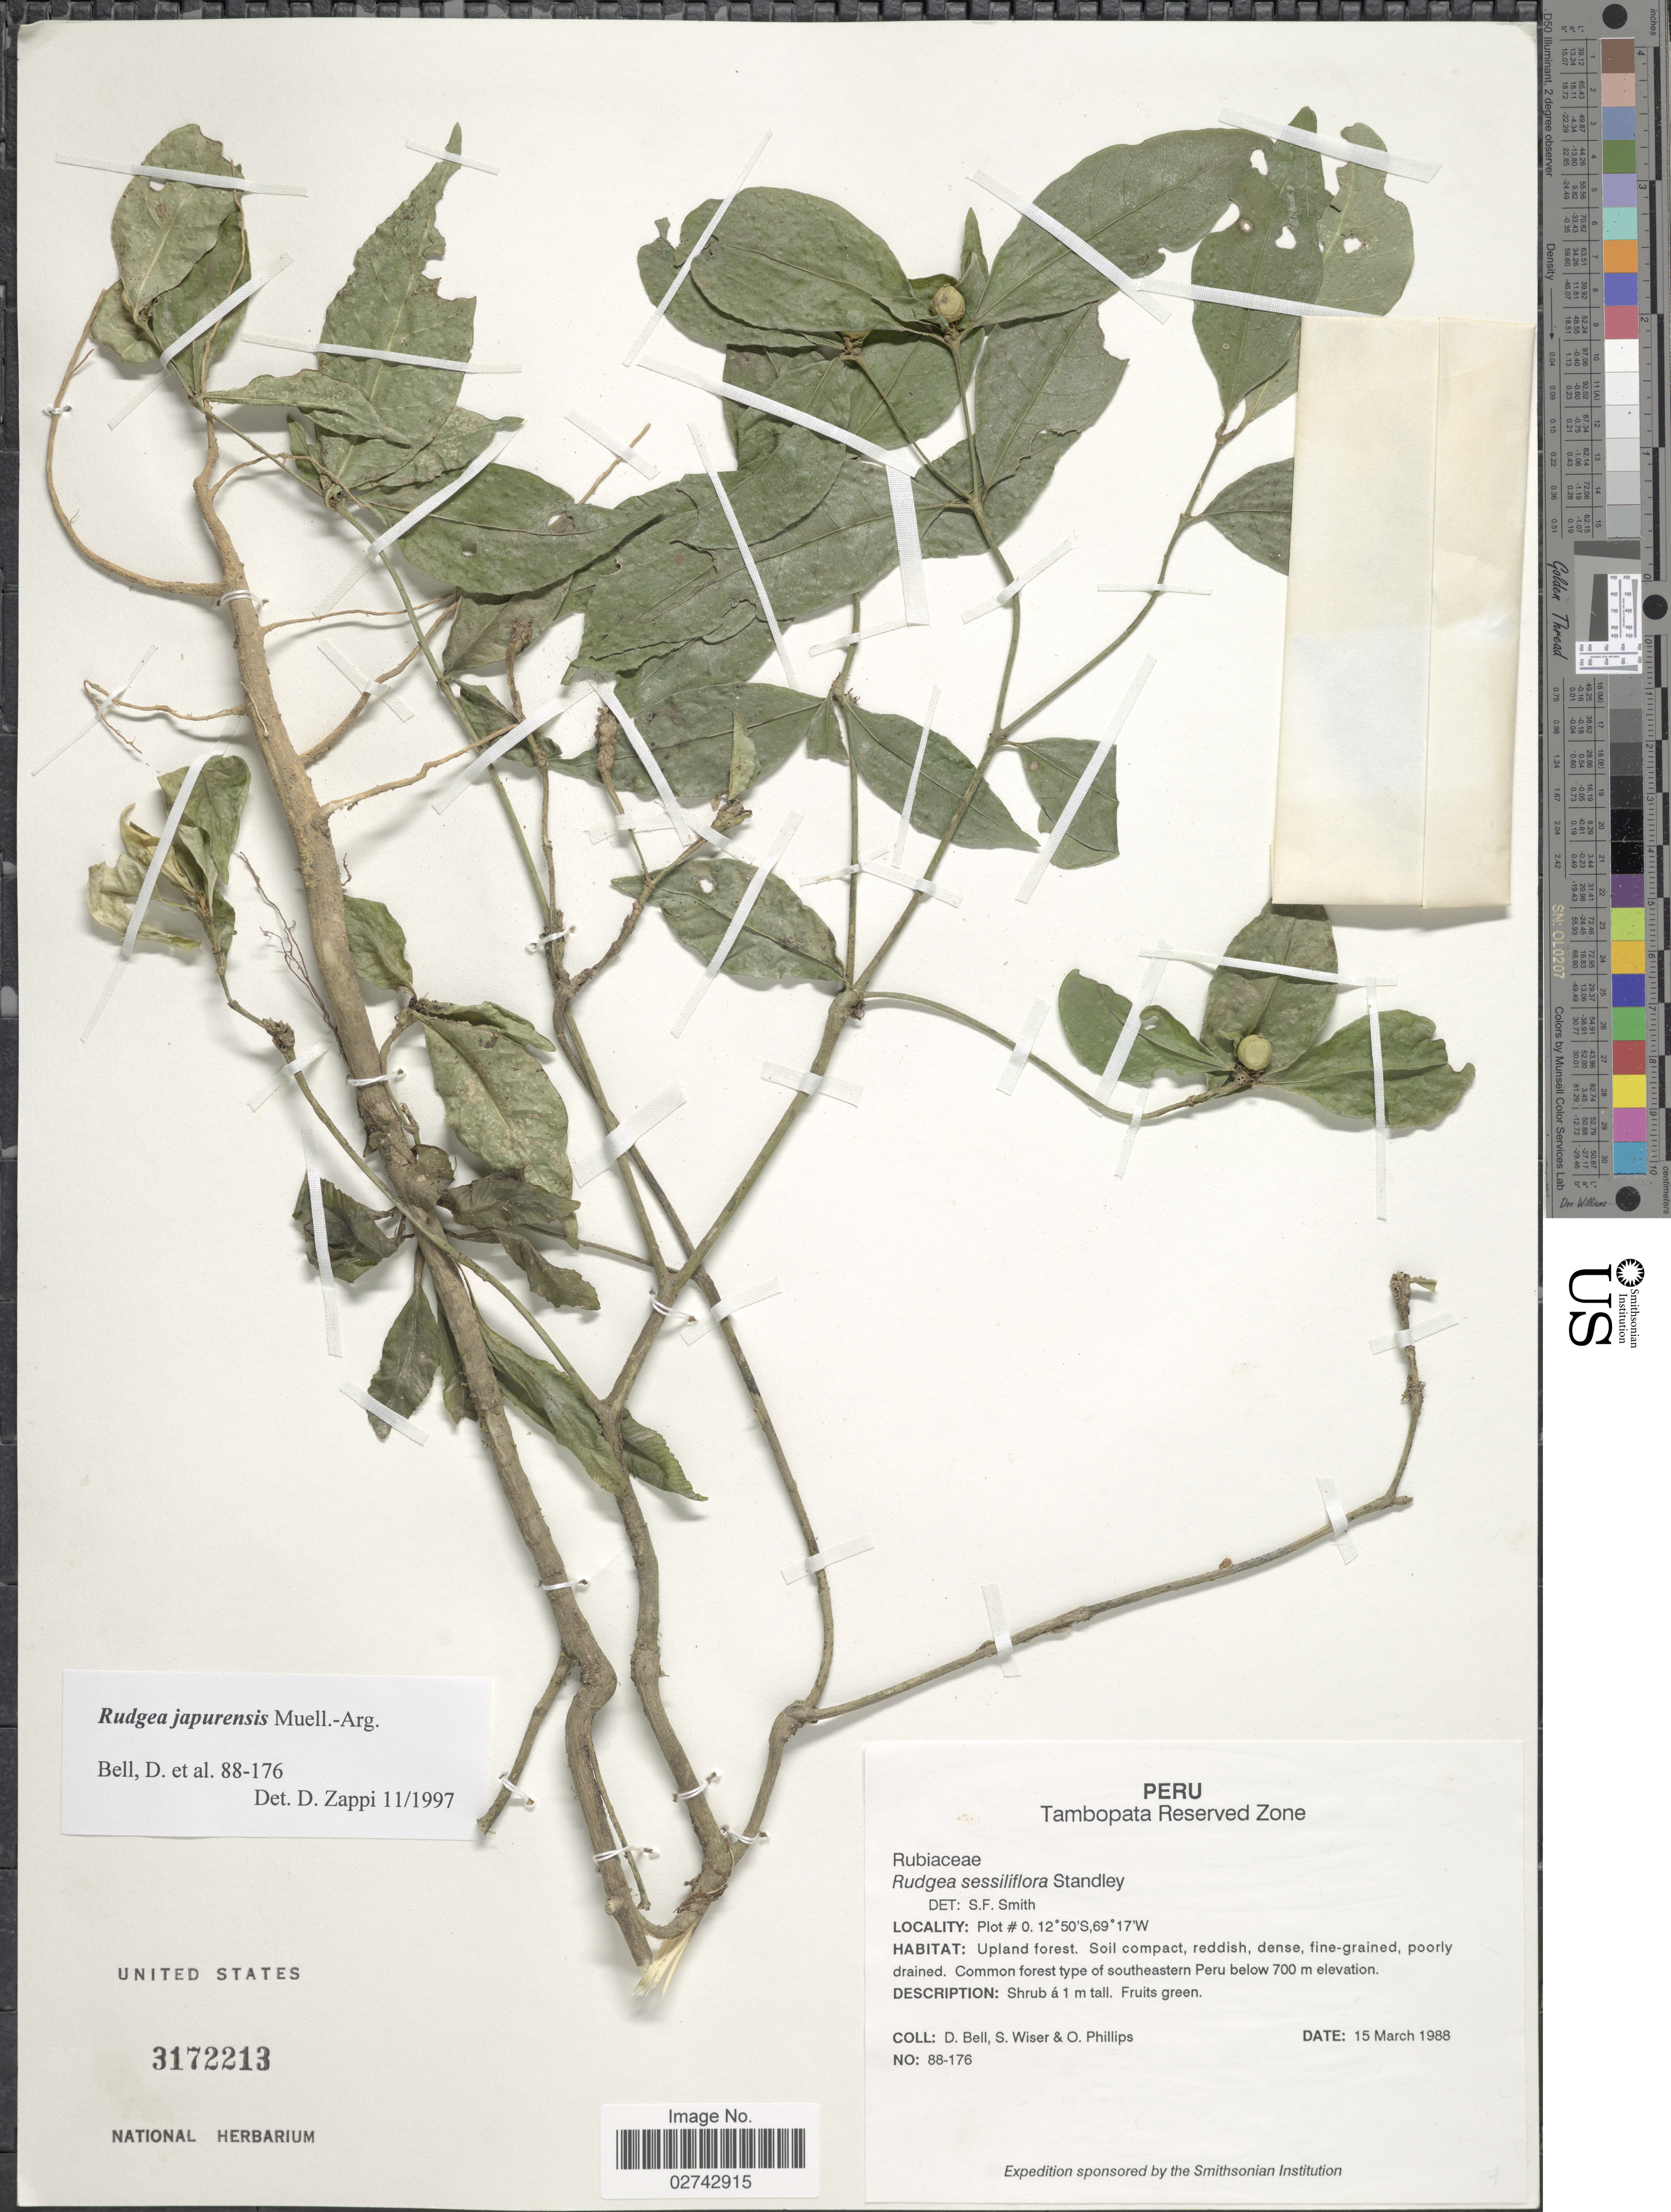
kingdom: Plantae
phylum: Tracheophyta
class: Magnoliopsida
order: Gentianales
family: Rubiaceae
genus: Rudgea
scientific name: Rudgea japurensis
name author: Müll. Arg.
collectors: D. A. Bell, S. Wiser & O. Phillips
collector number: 88-176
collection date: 1988-03-15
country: Peru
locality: Tambopata Reserved Zone. Plot #0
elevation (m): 700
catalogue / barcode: US 3172213